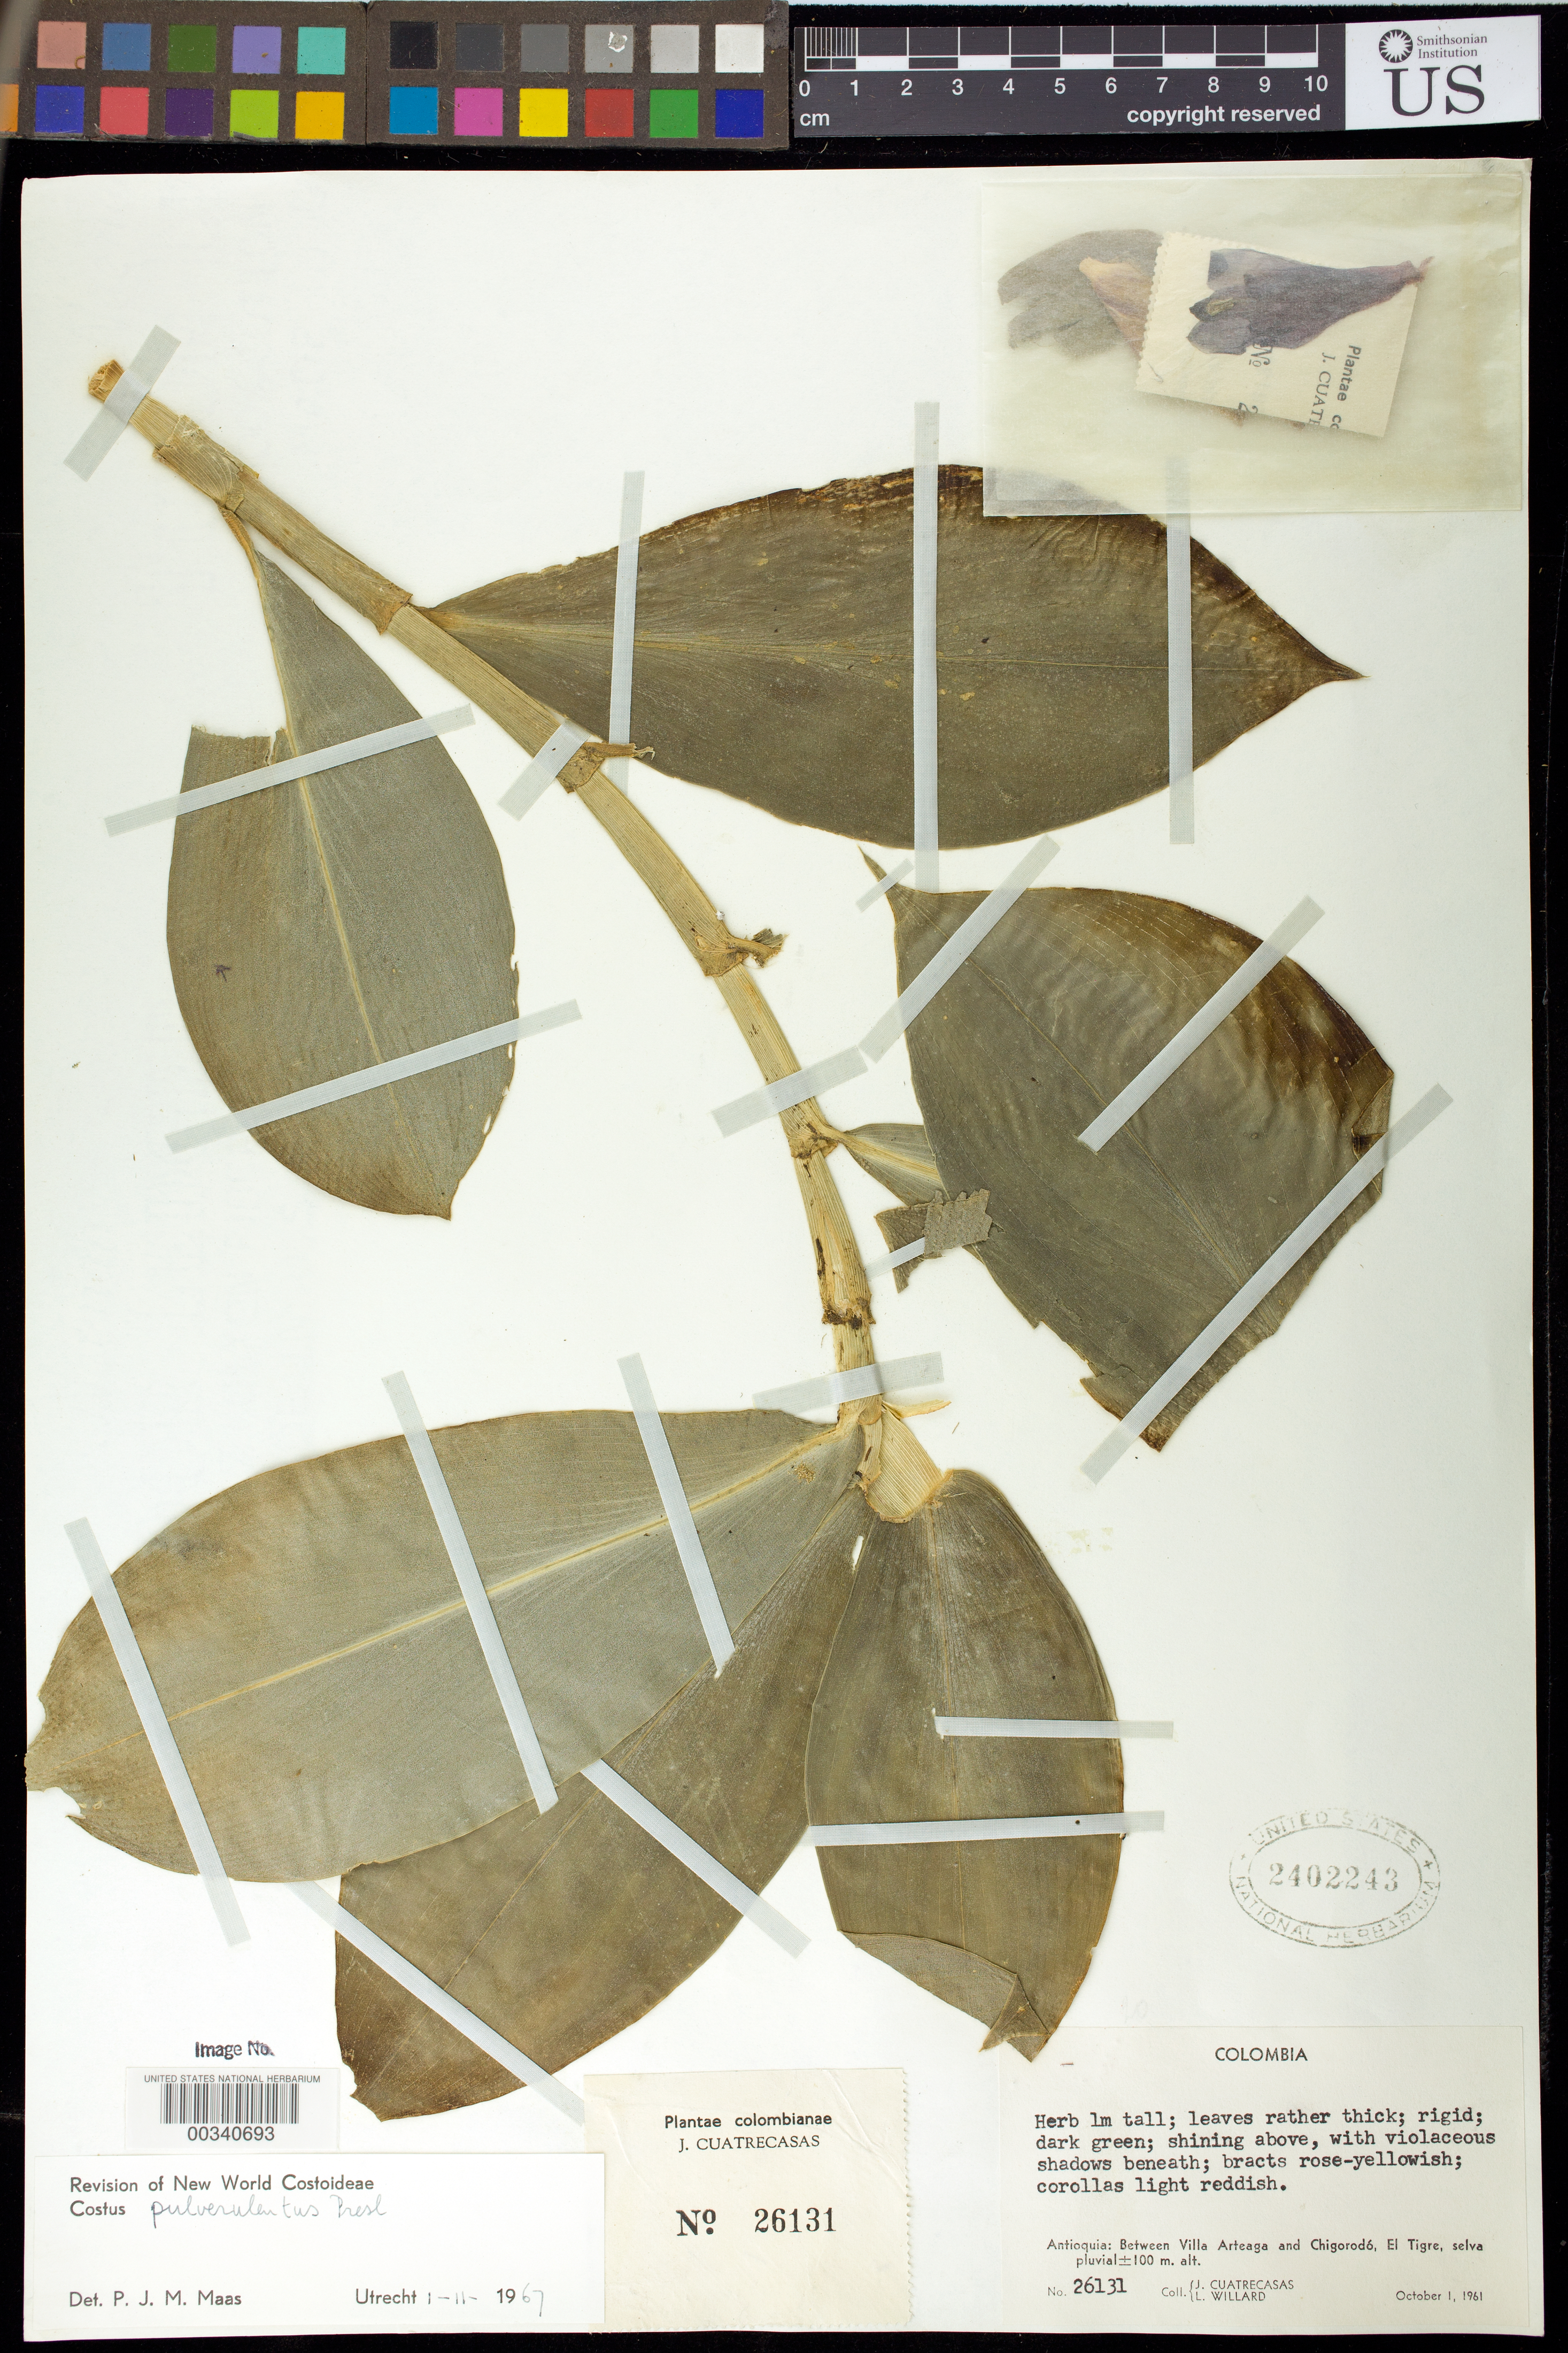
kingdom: Plantae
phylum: Tracheophyta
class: Liliopsida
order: Zingiberales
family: Costaceae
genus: Costus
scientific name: Costus pulverulentus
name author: C. Presl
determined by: Maas, Paul J. M.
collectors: J. Cuatrecasas & L. Willard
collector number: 26131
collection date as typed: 01 Oct 1961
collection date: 1961-10-01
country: Colombia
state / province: Antioquia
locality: Between Villa Arteaga and Chigordo, El Tigre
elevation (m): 100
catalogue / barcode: US 2402243